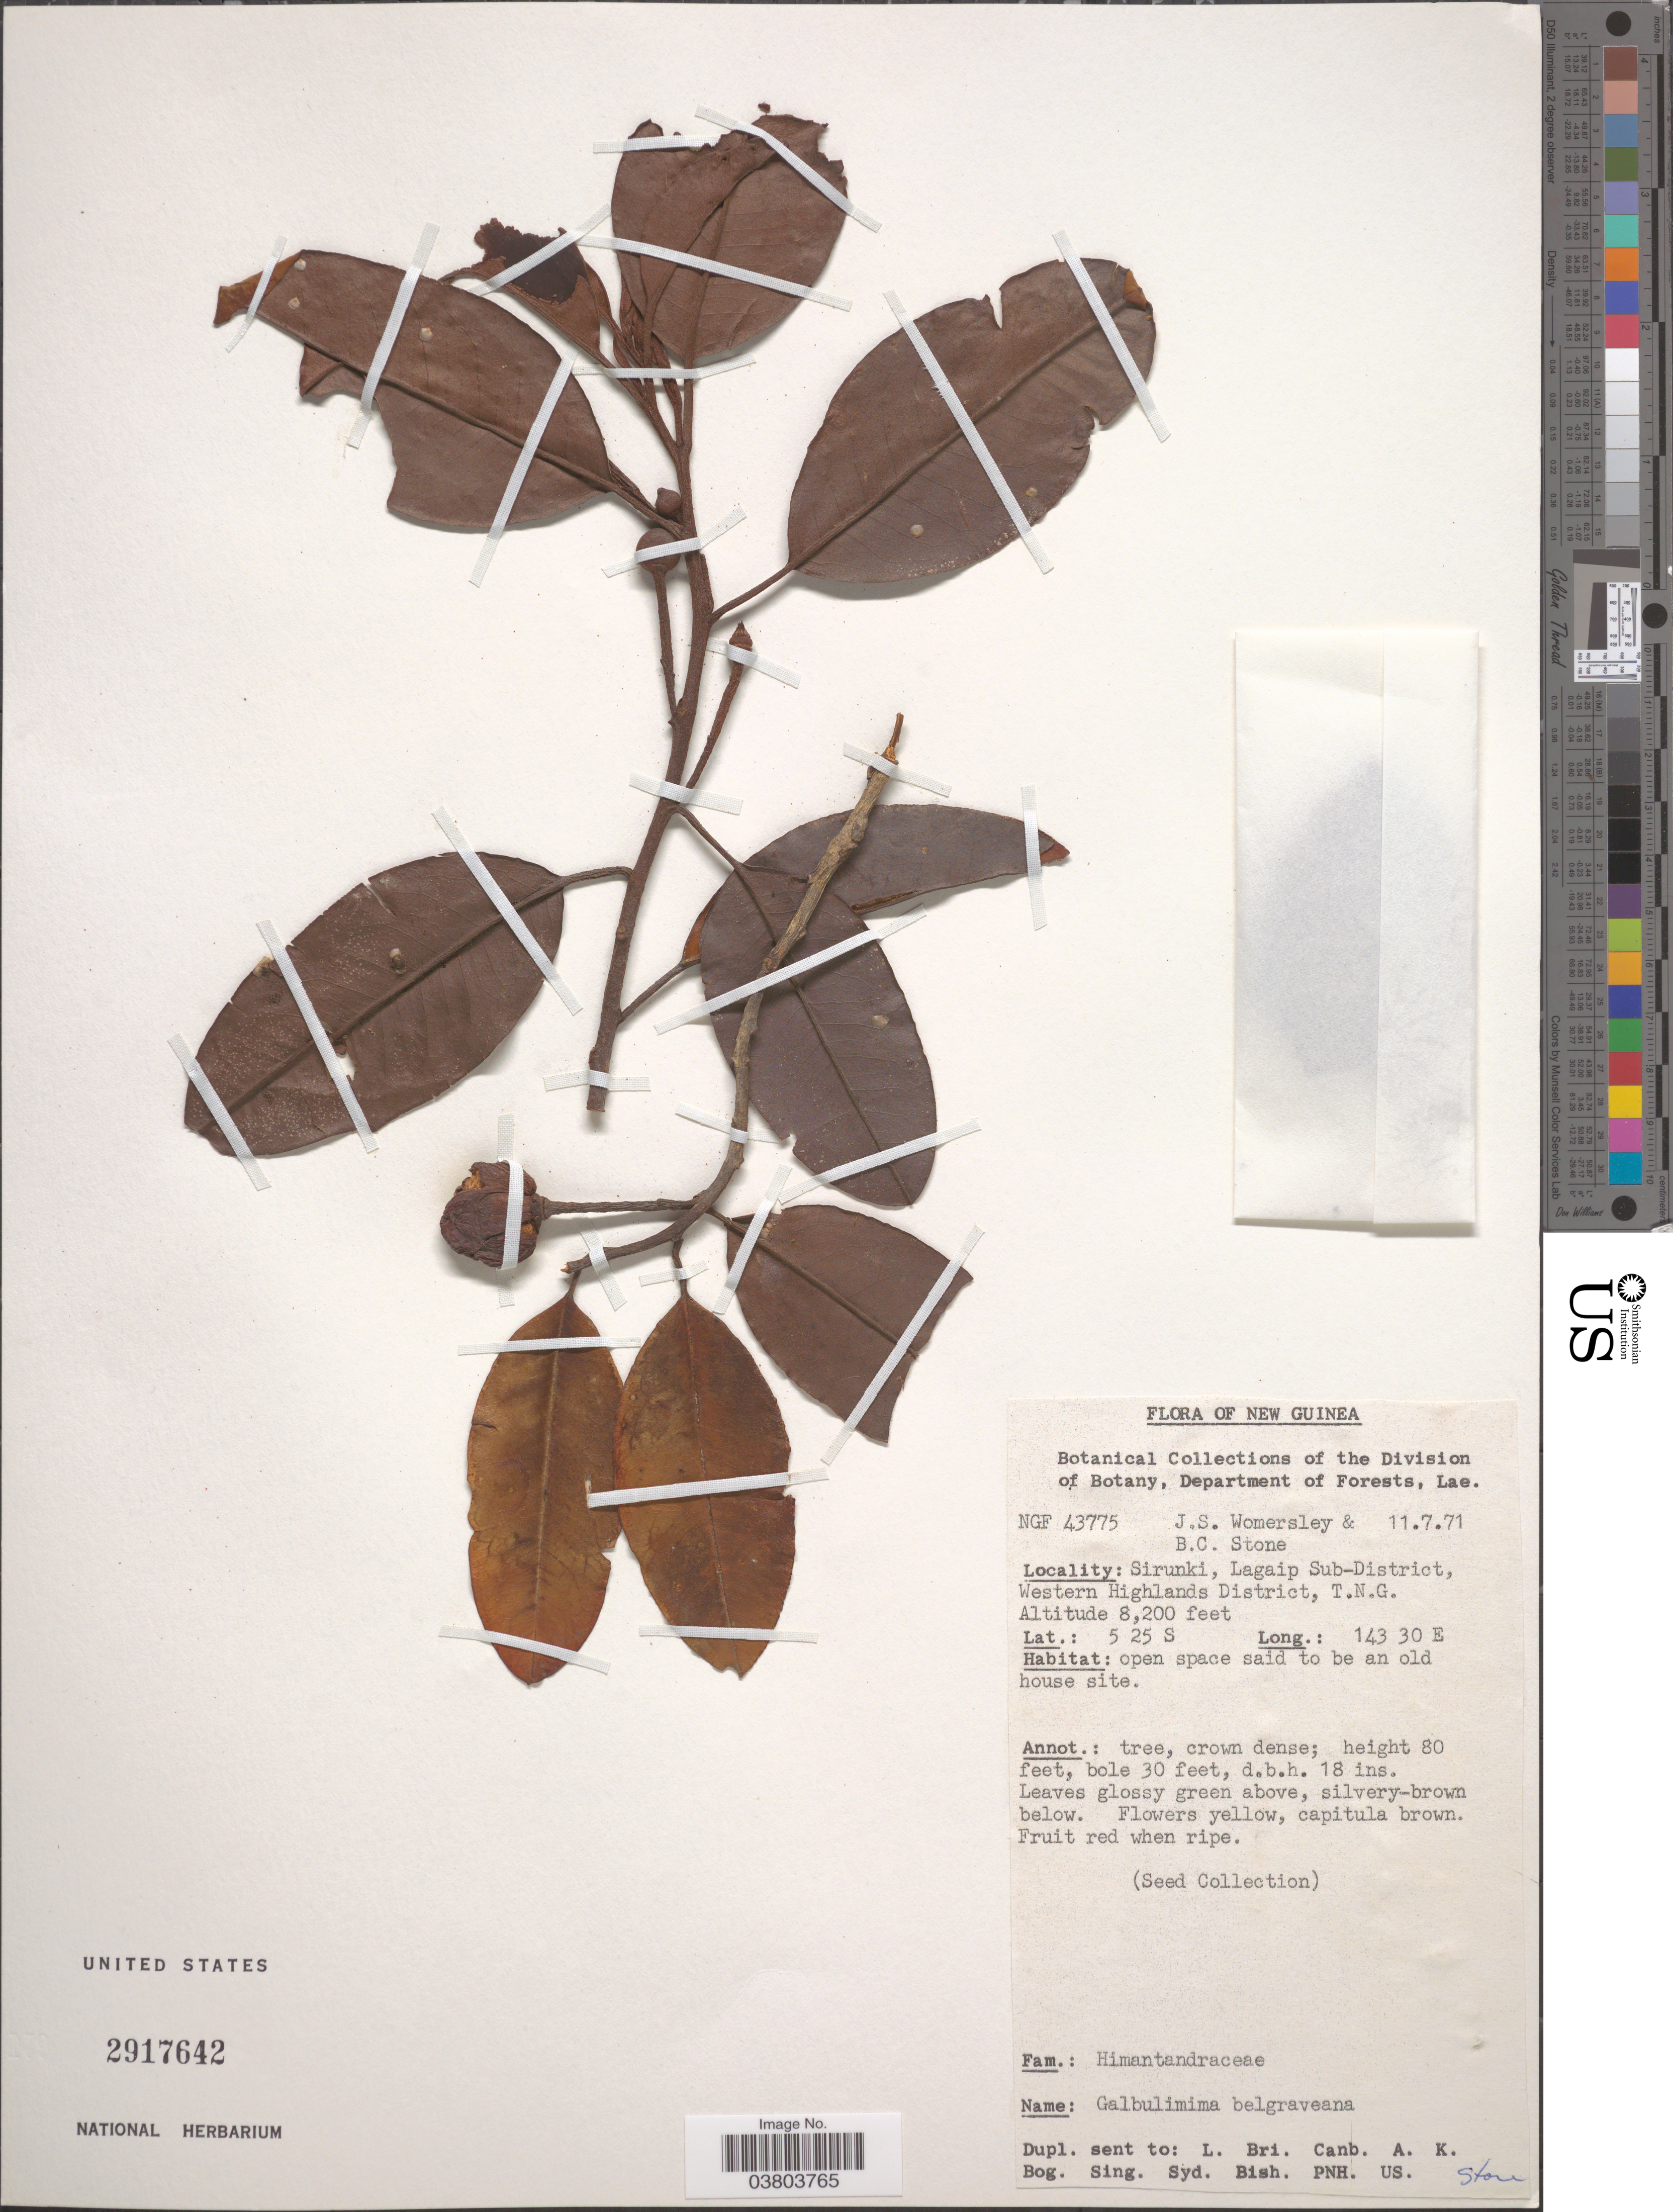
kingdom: Plantae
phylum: Tracheophyta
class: Magnoliopsida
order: Magnoliales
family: Himantandraceae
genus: Galbulimima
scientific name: Galbulimima belgraveana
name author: (F. Muell.) Sprague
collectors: J. S. Womersley & B. C. Stone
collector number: NGF 43775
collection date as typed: Transcribed d/m/y: 11/7/71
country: Papua New Guinea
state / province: Western Highlands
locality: New Guinea. Sirunki, Lagaip Sub-District, Western Highlands District, T. N. G.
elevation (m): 2499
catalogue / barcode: US 2917642